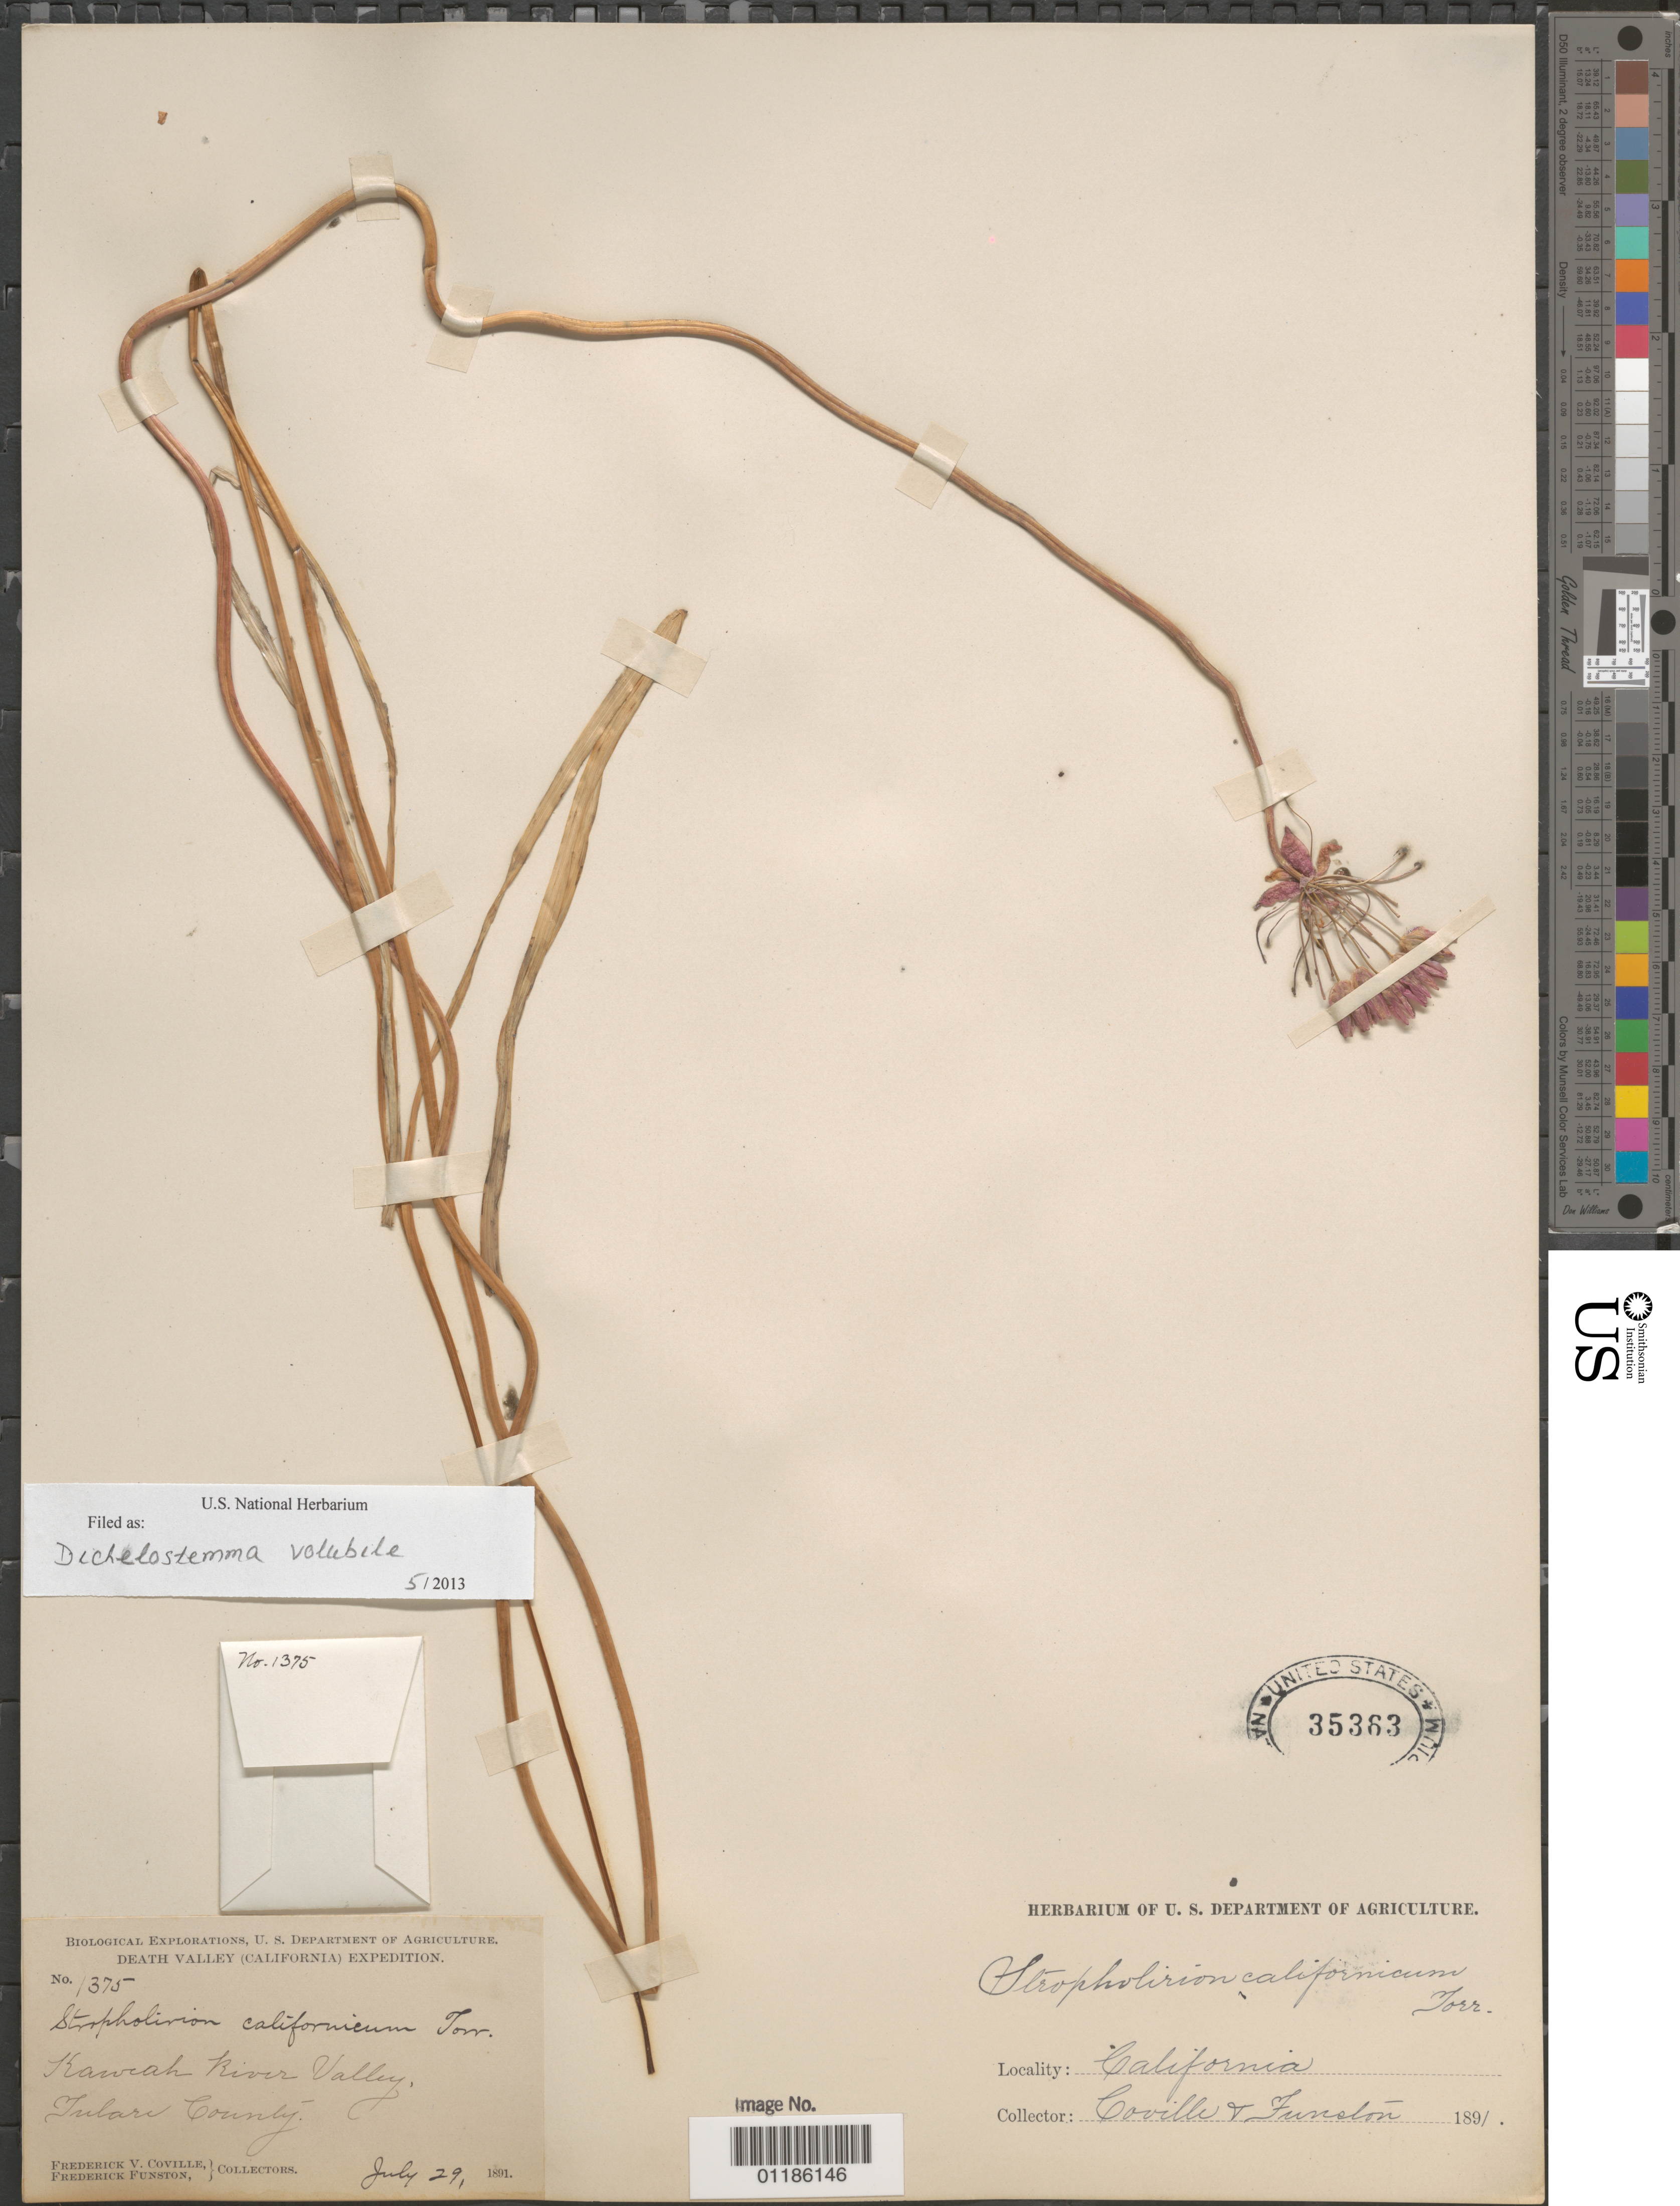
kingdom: Plantae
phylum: Tracheophyta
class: Liliopsida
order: Asparagales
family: Asparagaceae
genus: Dichelostemma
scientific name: Dichelostemma volubile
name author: A. Heller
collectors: F. V. Coville & F. Funston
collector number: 1375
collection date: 1891-07-29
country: United States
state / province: California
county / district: Tulare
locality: Kaweah River Valley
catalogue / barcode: US 35363